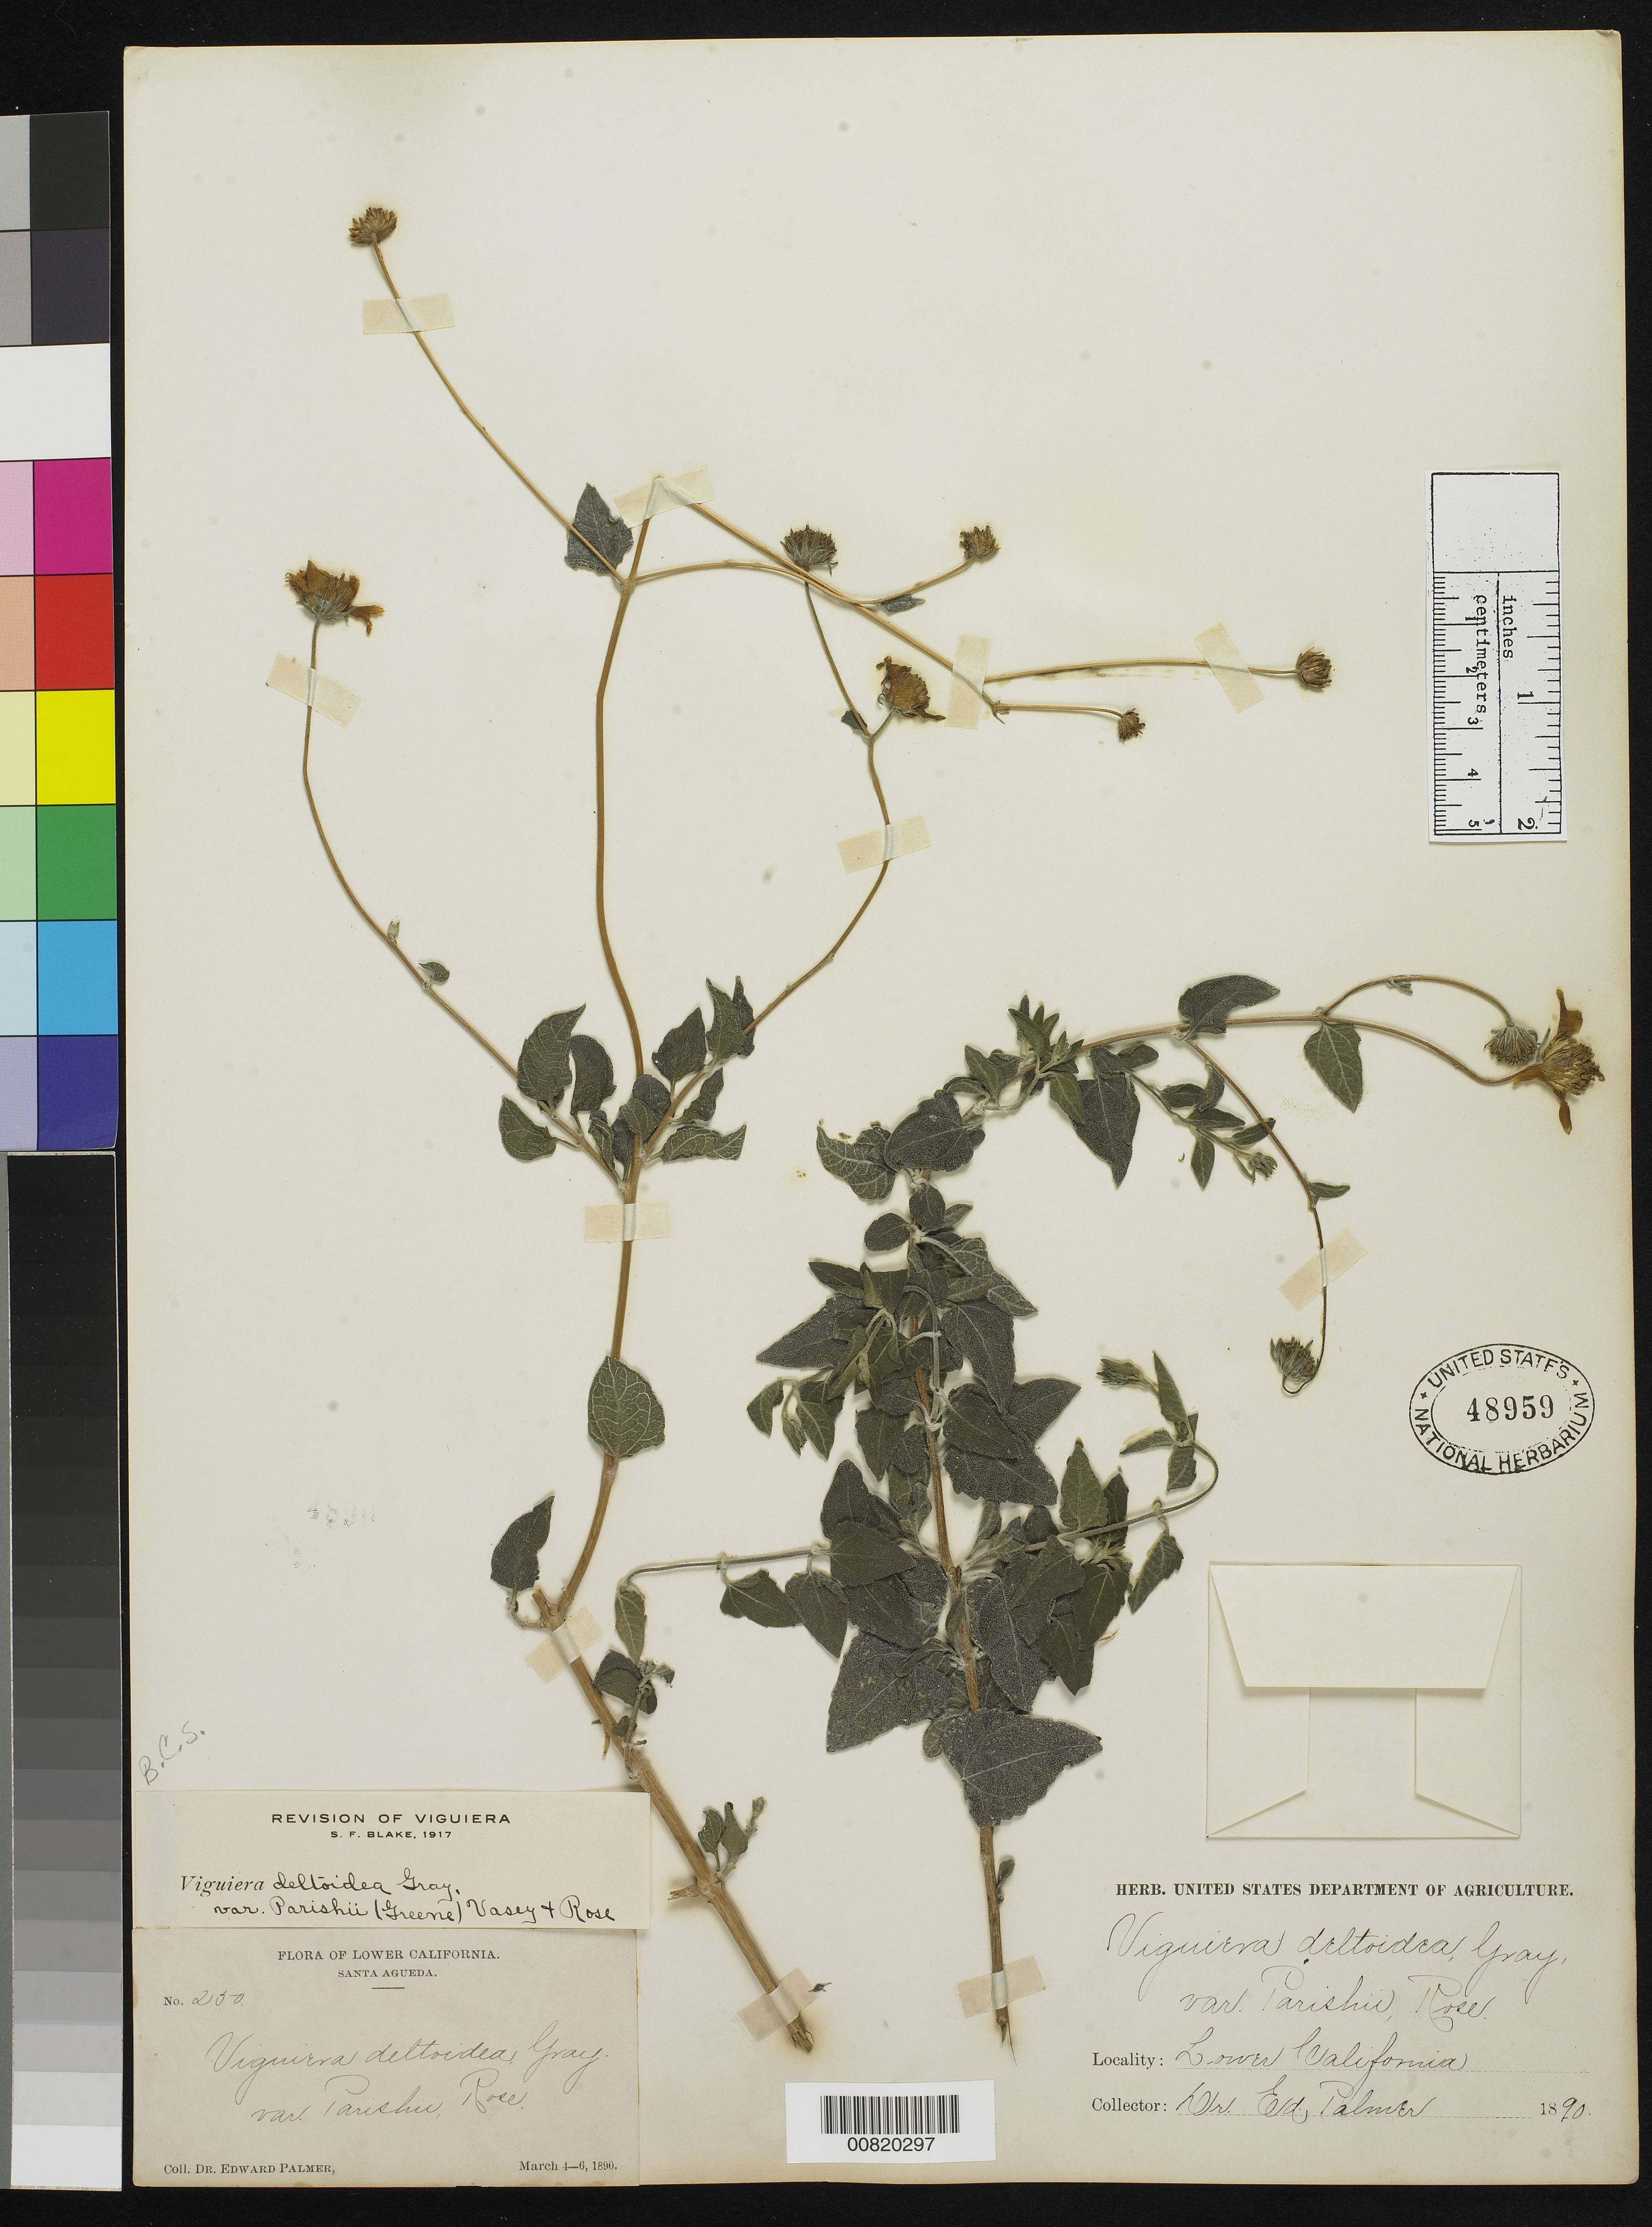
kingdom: Plantae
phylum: Tracheophyta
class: Magnoliopsida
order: Asterales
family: Asteraceae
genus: Viguiera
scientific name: Viguiera deltoidea var. parishii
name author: (Greene) Vasey & Rose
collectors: E. Palmer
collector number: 250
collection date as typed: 04 Mar 1890 to 06 Mar 1890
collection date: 1890-03-04/1890-03-06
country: Mexico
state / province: Baja California Sur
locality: Santa Agueda, Baja California Sur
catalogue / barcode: US 48959